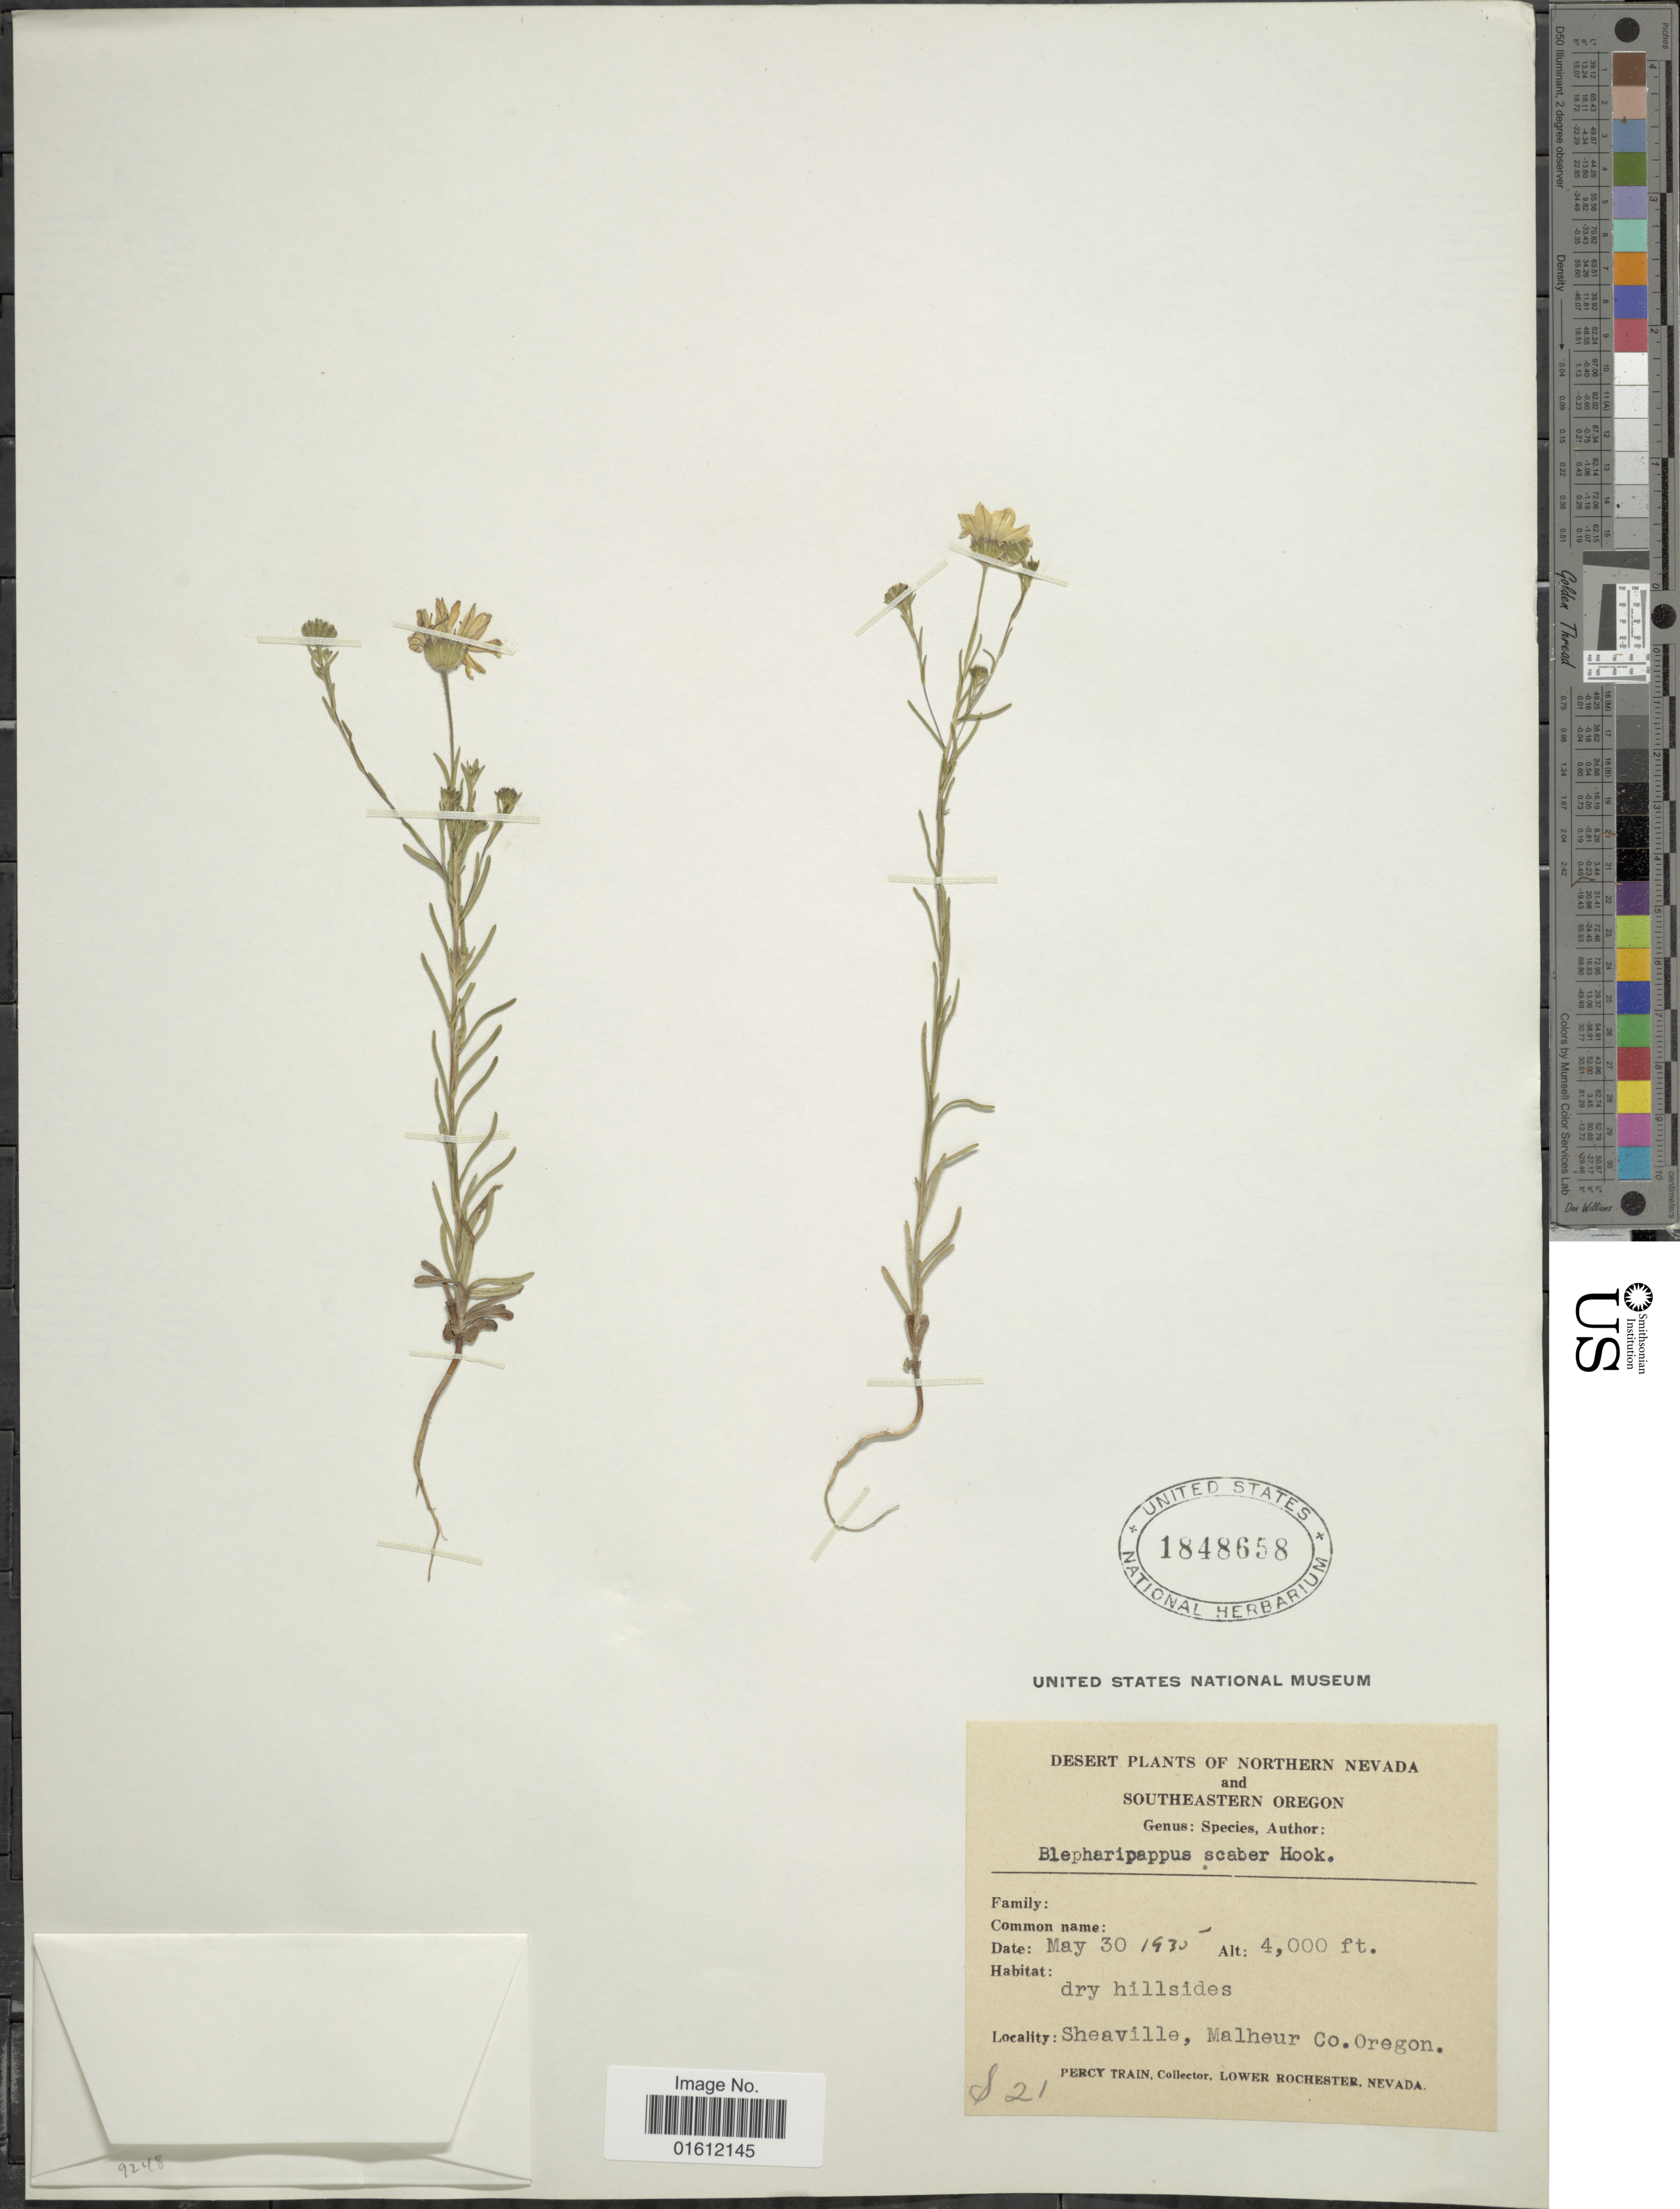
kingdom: Plantae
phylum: Tracheophyta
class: Magnoliopsida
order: Asterales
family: Asteraceae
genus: Blepharipappus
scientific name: Blepharipappus scaber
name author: Hook.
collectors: P. Train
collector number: S 21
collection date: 1935-05-30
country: United States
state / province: Oregon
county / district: Malheur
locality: Northern Nevada and Southeastern Oregon, Sheaville, Malheur Co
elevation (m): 1219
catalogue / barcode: US 1848658